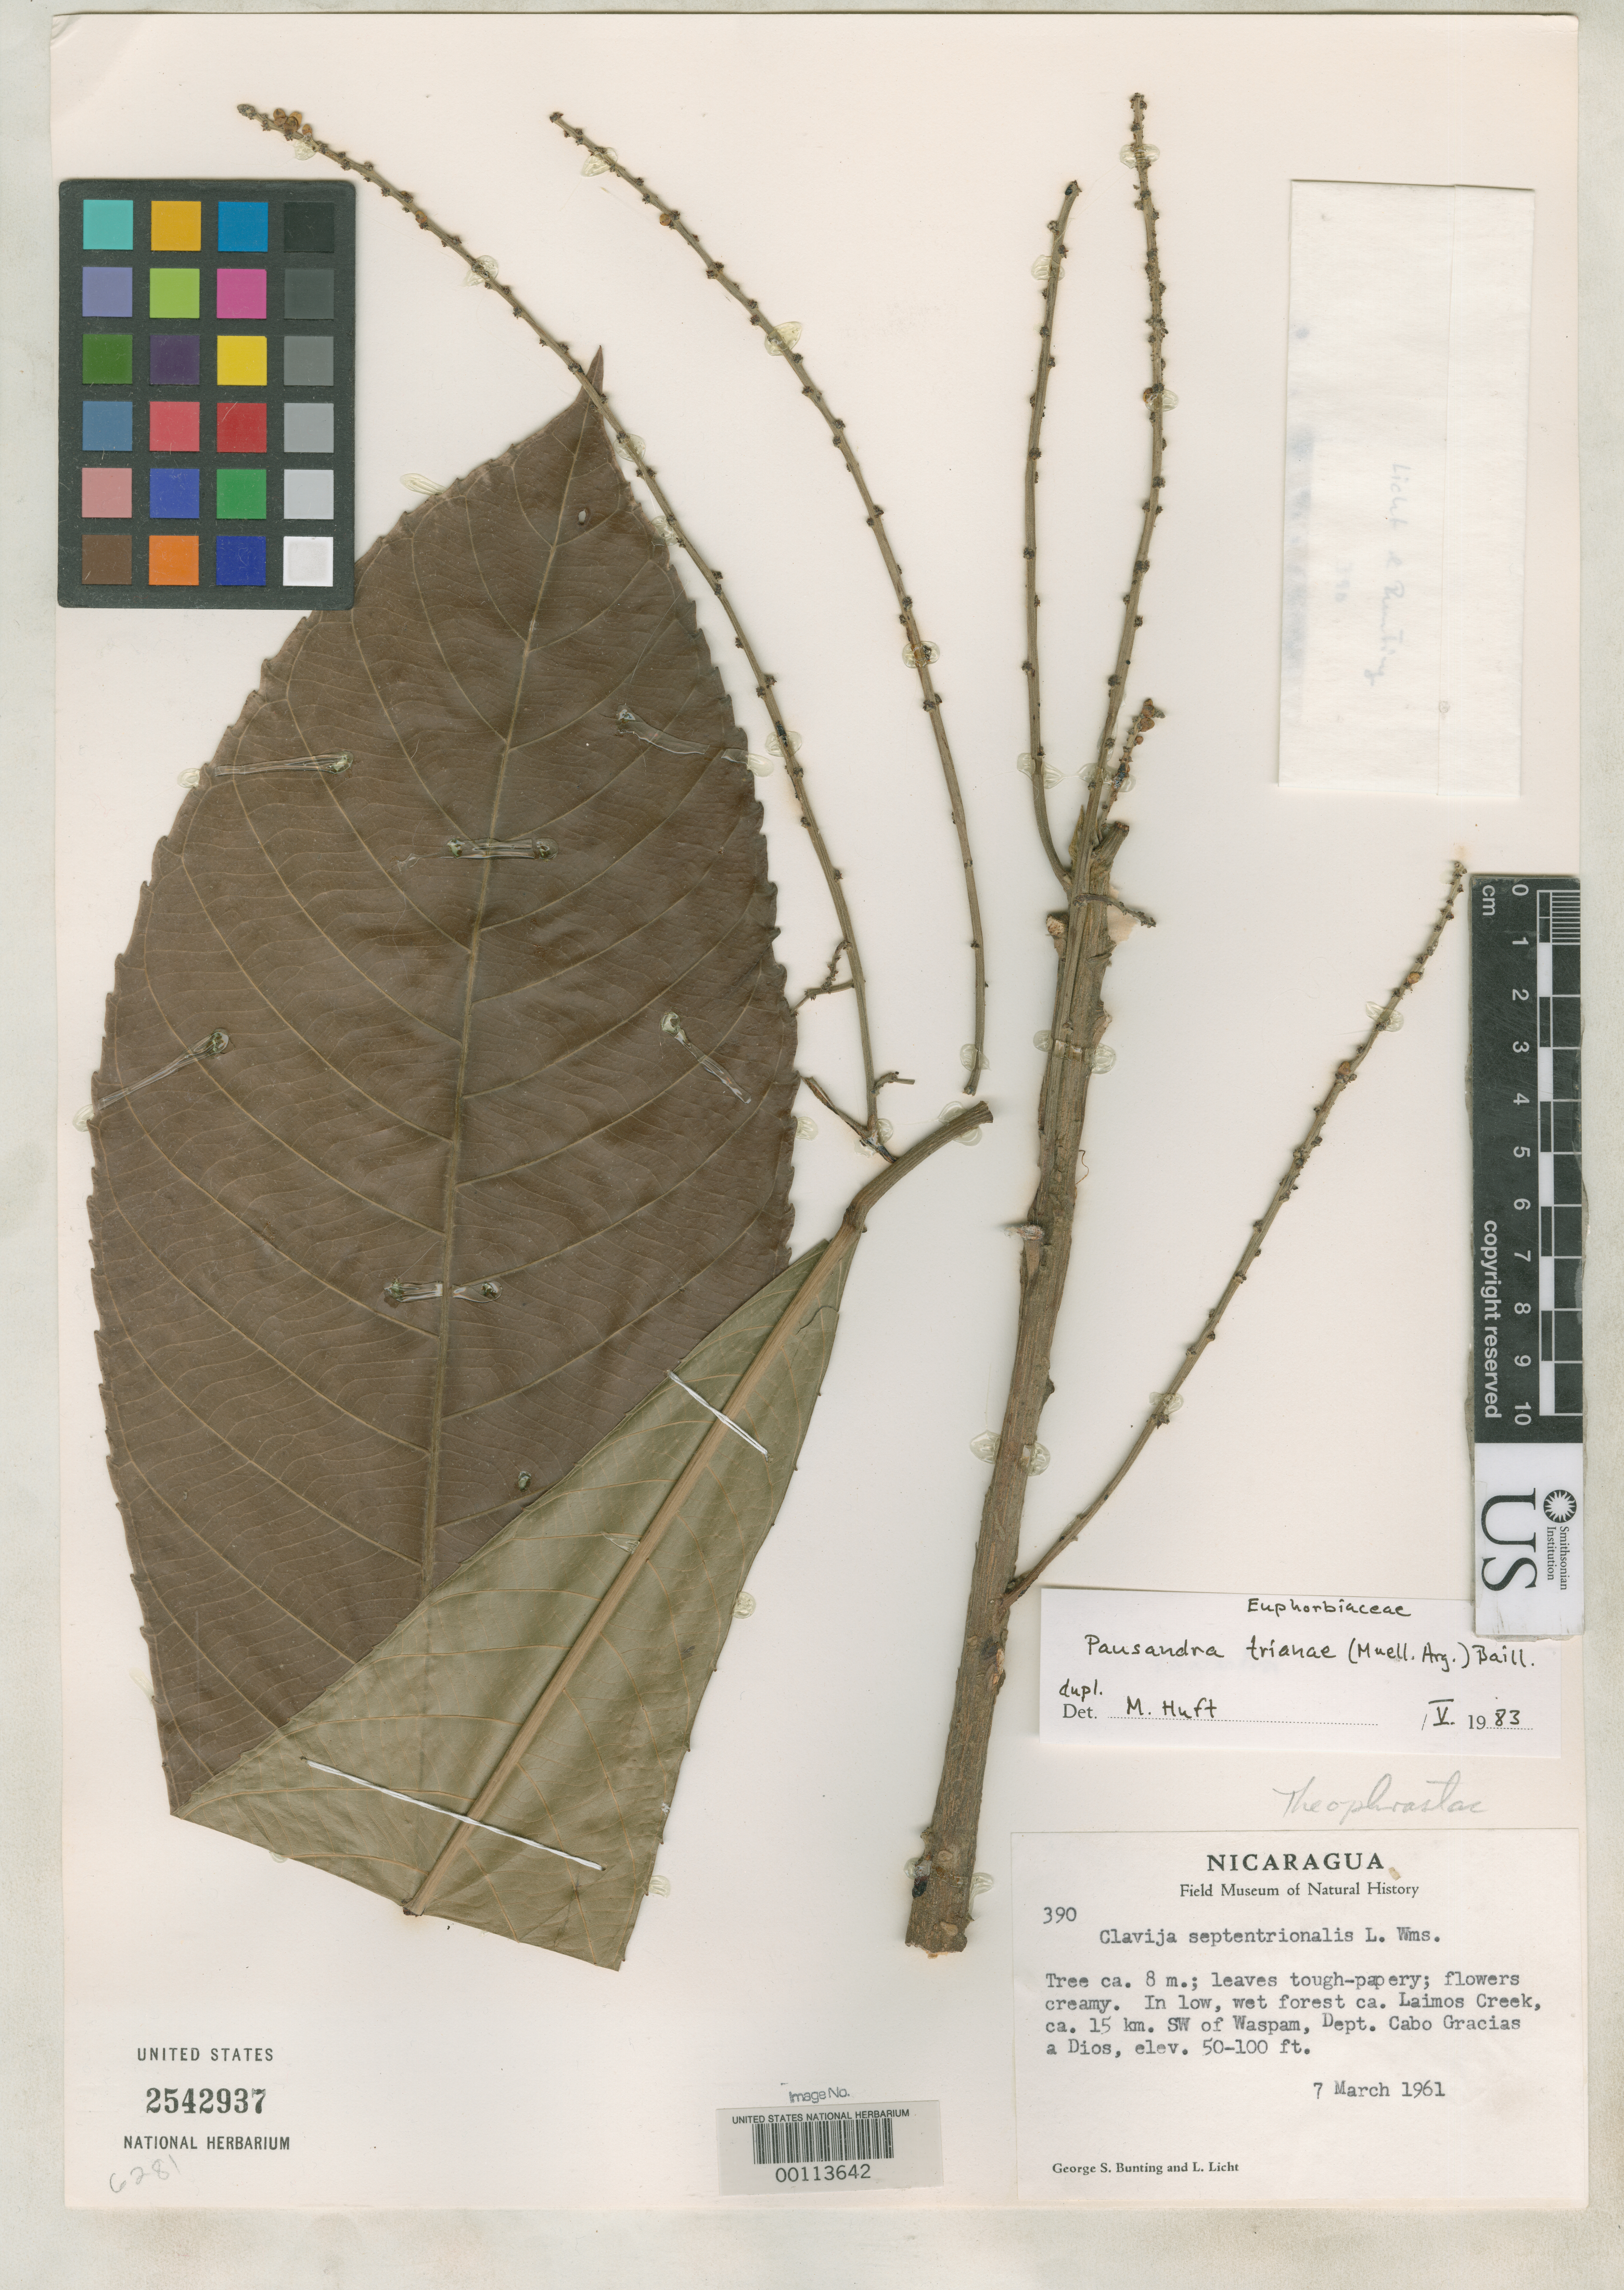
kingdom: Plantae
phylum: Tracheophyta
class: Magnoliopsida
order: Ericales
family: Primulaceae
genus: Clavija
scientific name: Clavija septentrionalis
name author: L.O. Williams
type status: Isotype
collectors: G. S. Bunting & L. Licht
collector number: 390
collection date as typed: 07 Mar 1961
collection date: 1961-03-07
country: Nicaragua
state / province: Atlántico Norte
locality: Cabo Gracias a Dios, 15 km. southwest of Waspam.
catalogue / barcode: US 2542937